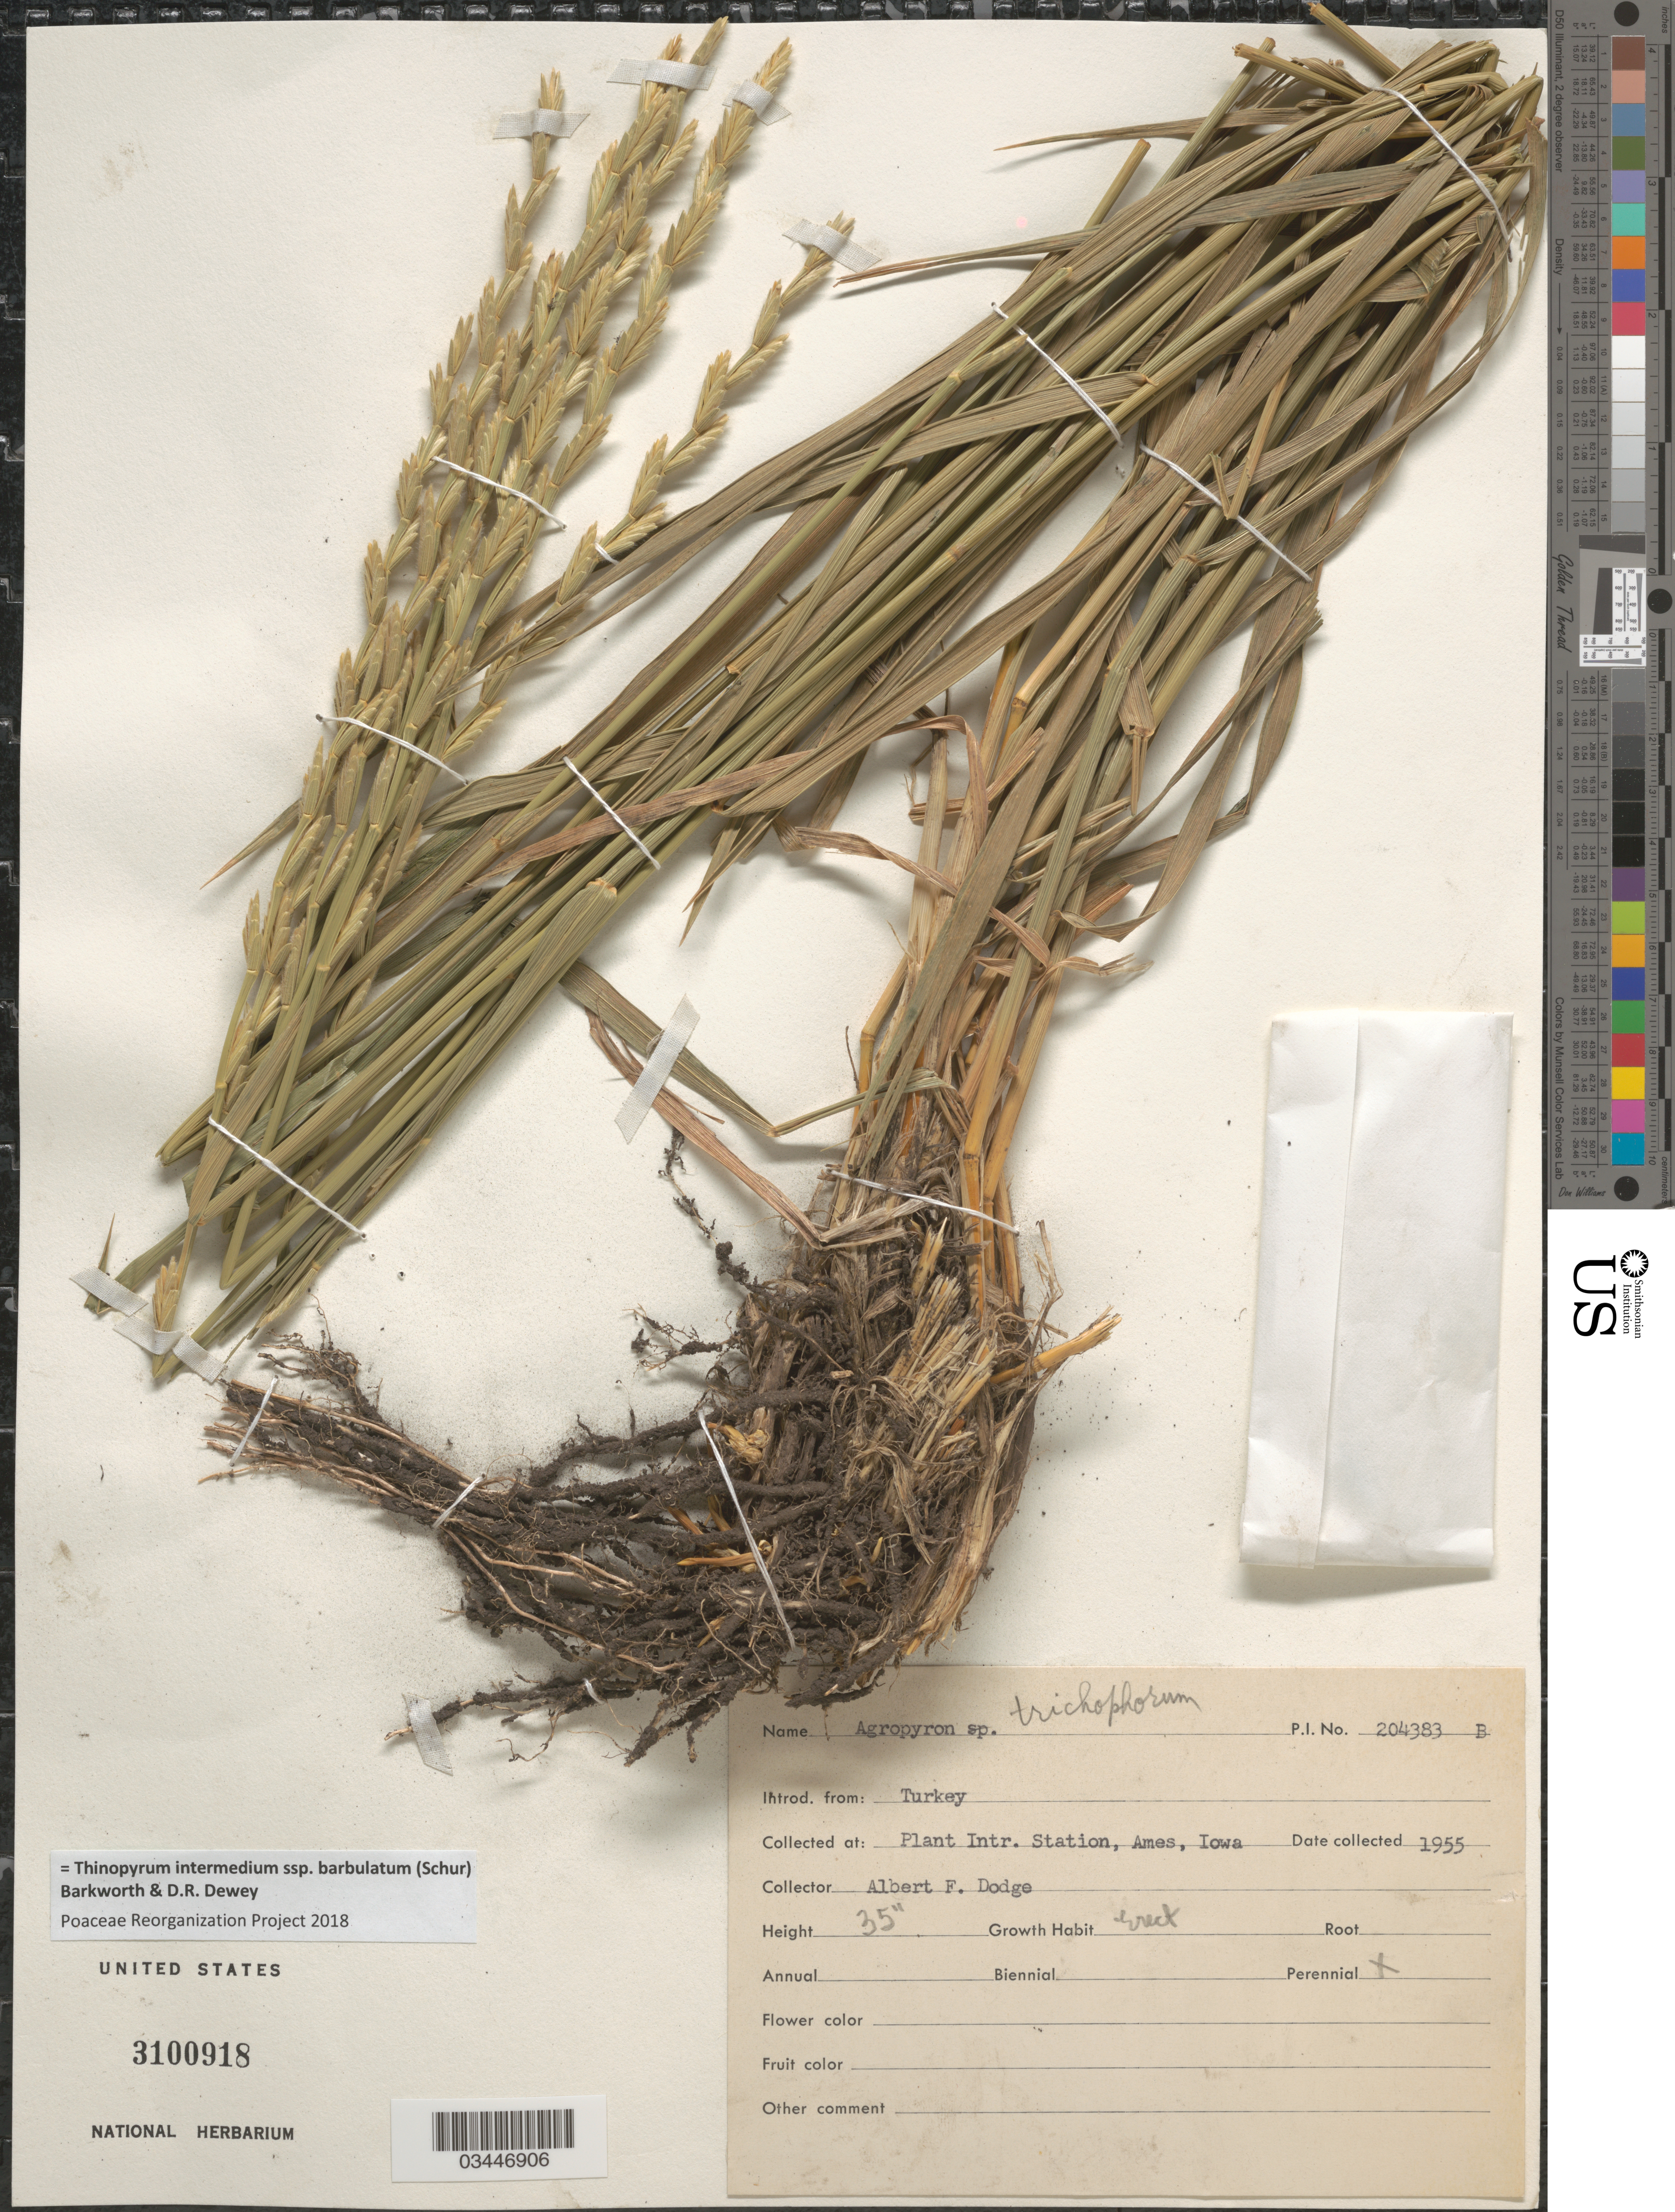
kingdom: Plantae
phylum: Tracheophyta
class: Liliopsida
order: Poales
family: Poaceae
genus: Thinopyrum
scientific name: Thinopyrum intermedium subsp. barbulatum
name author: (Schur) Barkworth & Dewey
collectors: A. Dodge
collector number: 204383B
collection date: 1955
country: United States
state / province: Iowa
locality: Plant Intr. Station, Ames.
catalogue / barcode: US 3100918